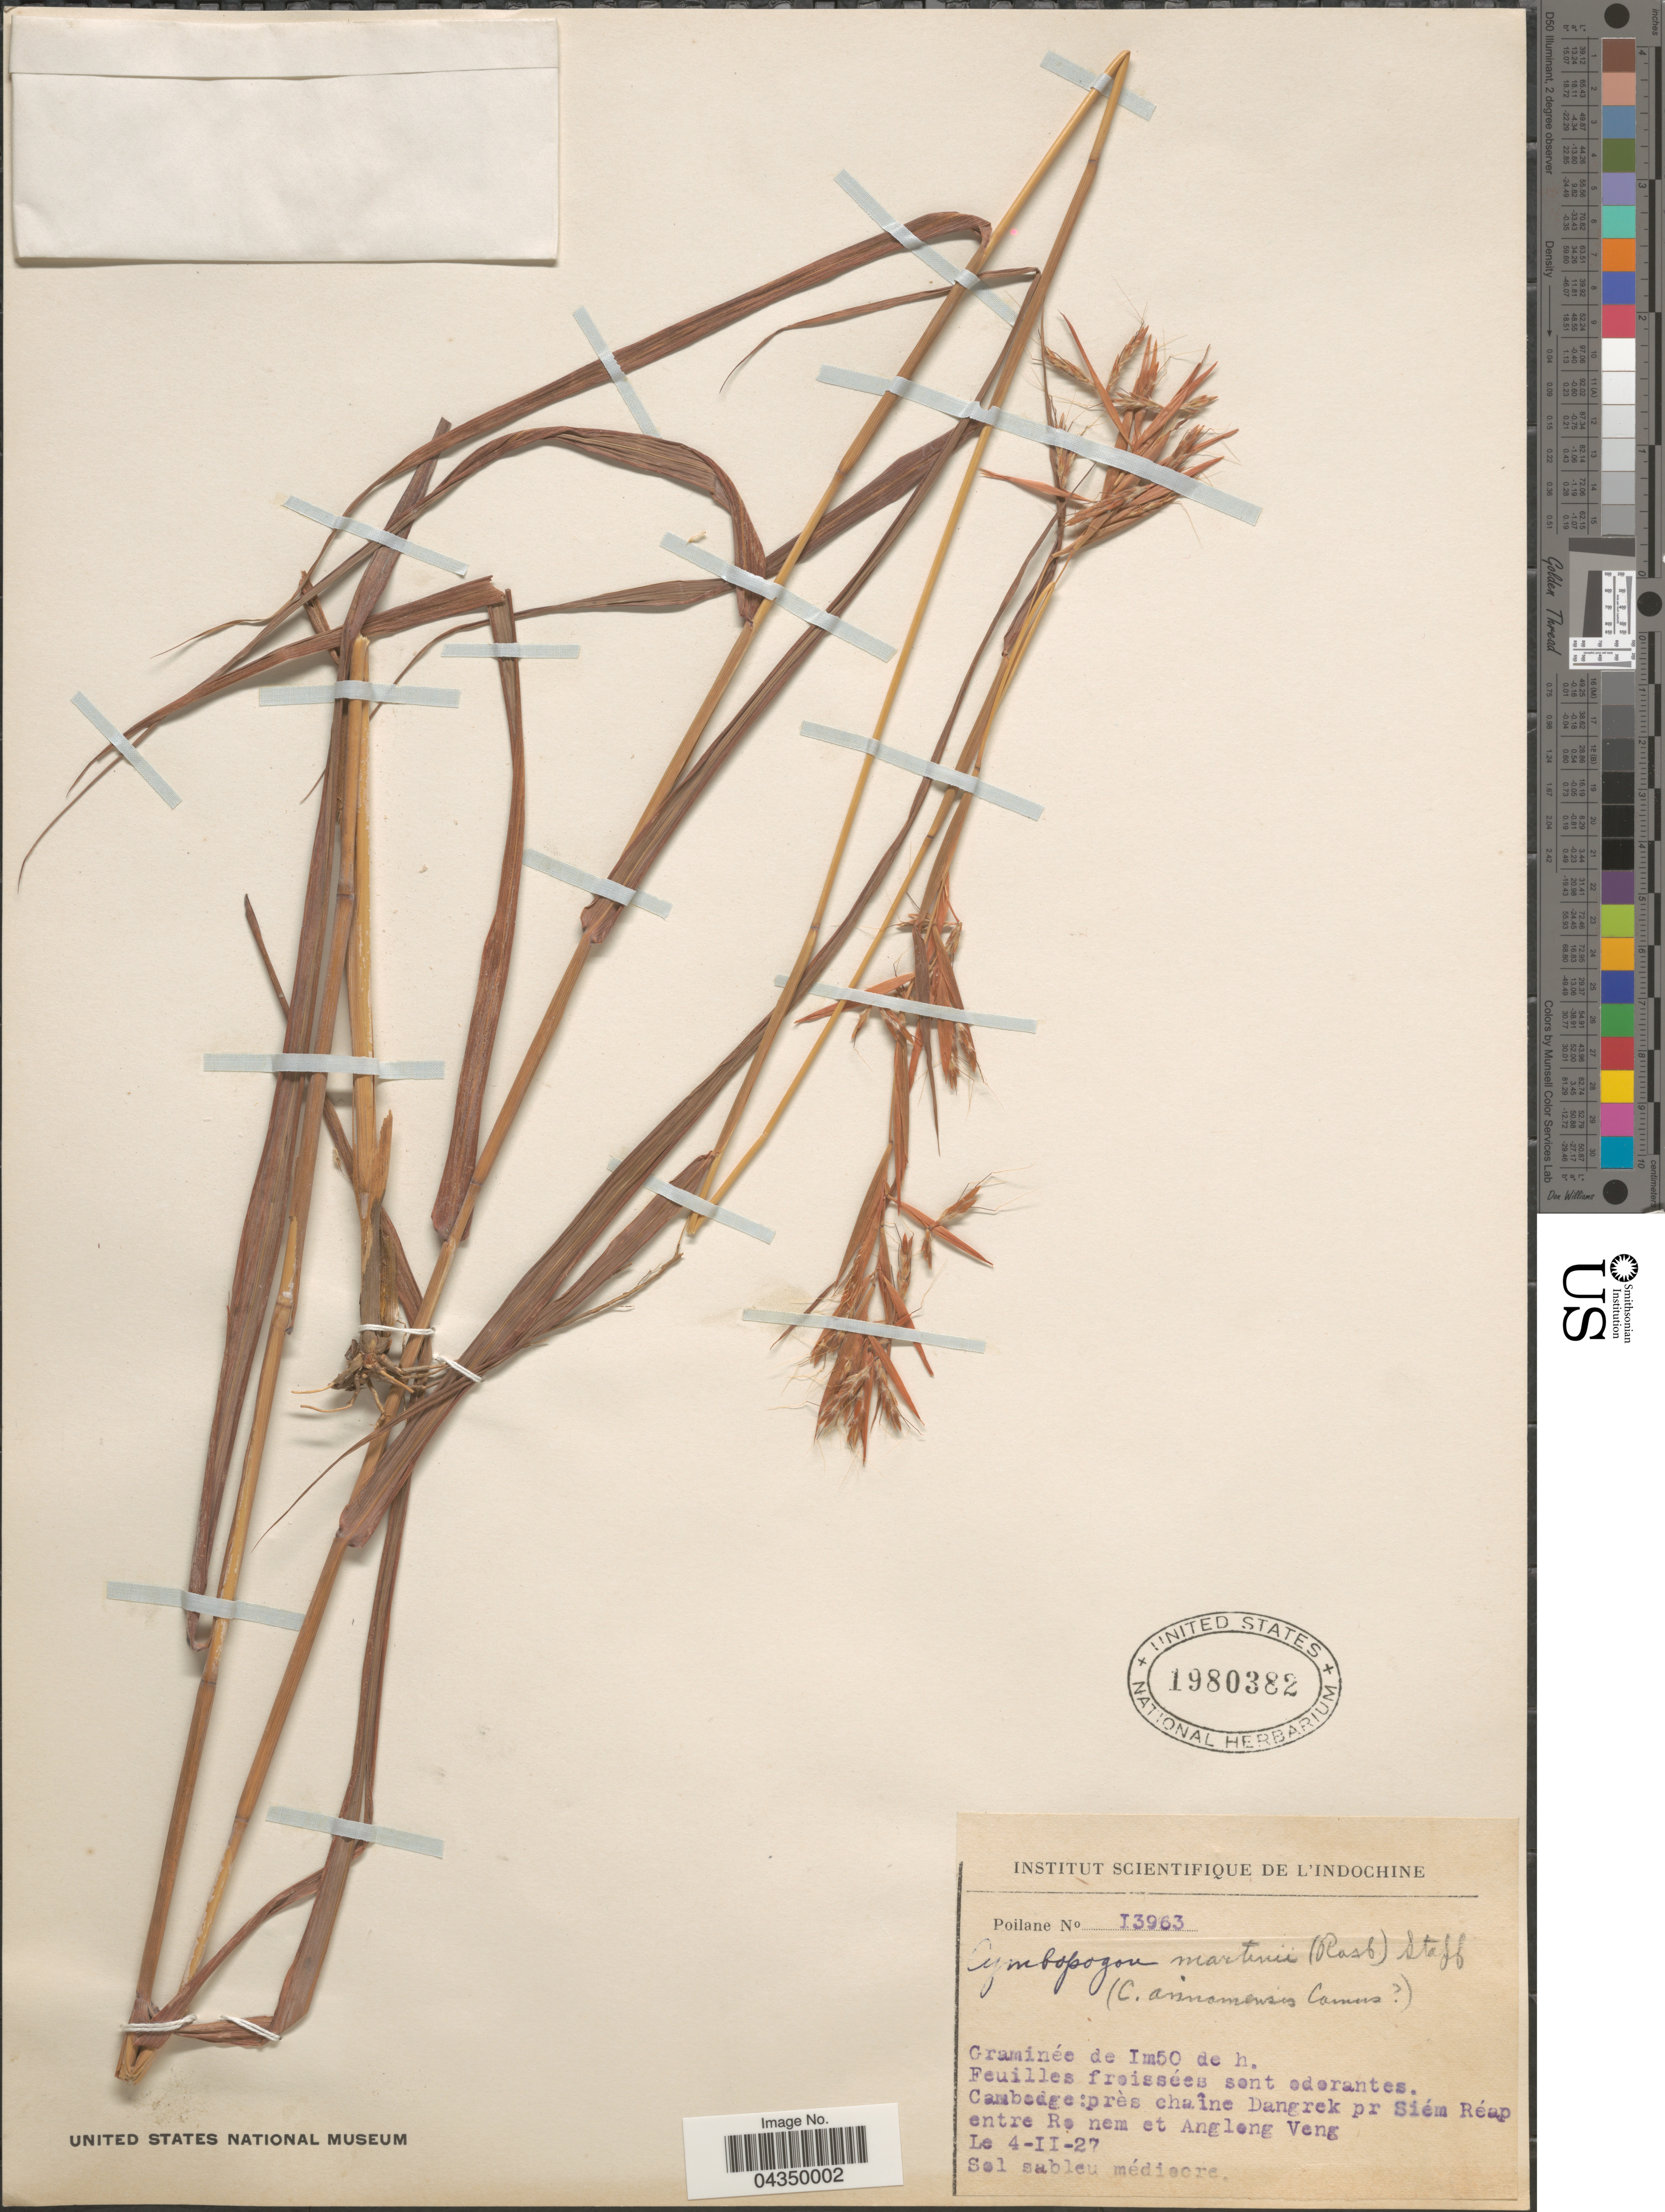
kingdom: Plantae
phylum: Tracheophyta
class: Liliopsida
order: Poales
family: Poaceae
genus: Cymbopogon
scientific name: Cymbopogon martini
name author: (Roxb.) Stapf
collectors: -. Poilane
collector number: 13963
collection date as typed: Transcribed d/m/y: 4/2/27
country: Cambodia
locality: Cambodge: près chaîne Dangrek pr Siém Réap entre Re nem et Anglong Veng.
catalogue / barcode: US 1980382